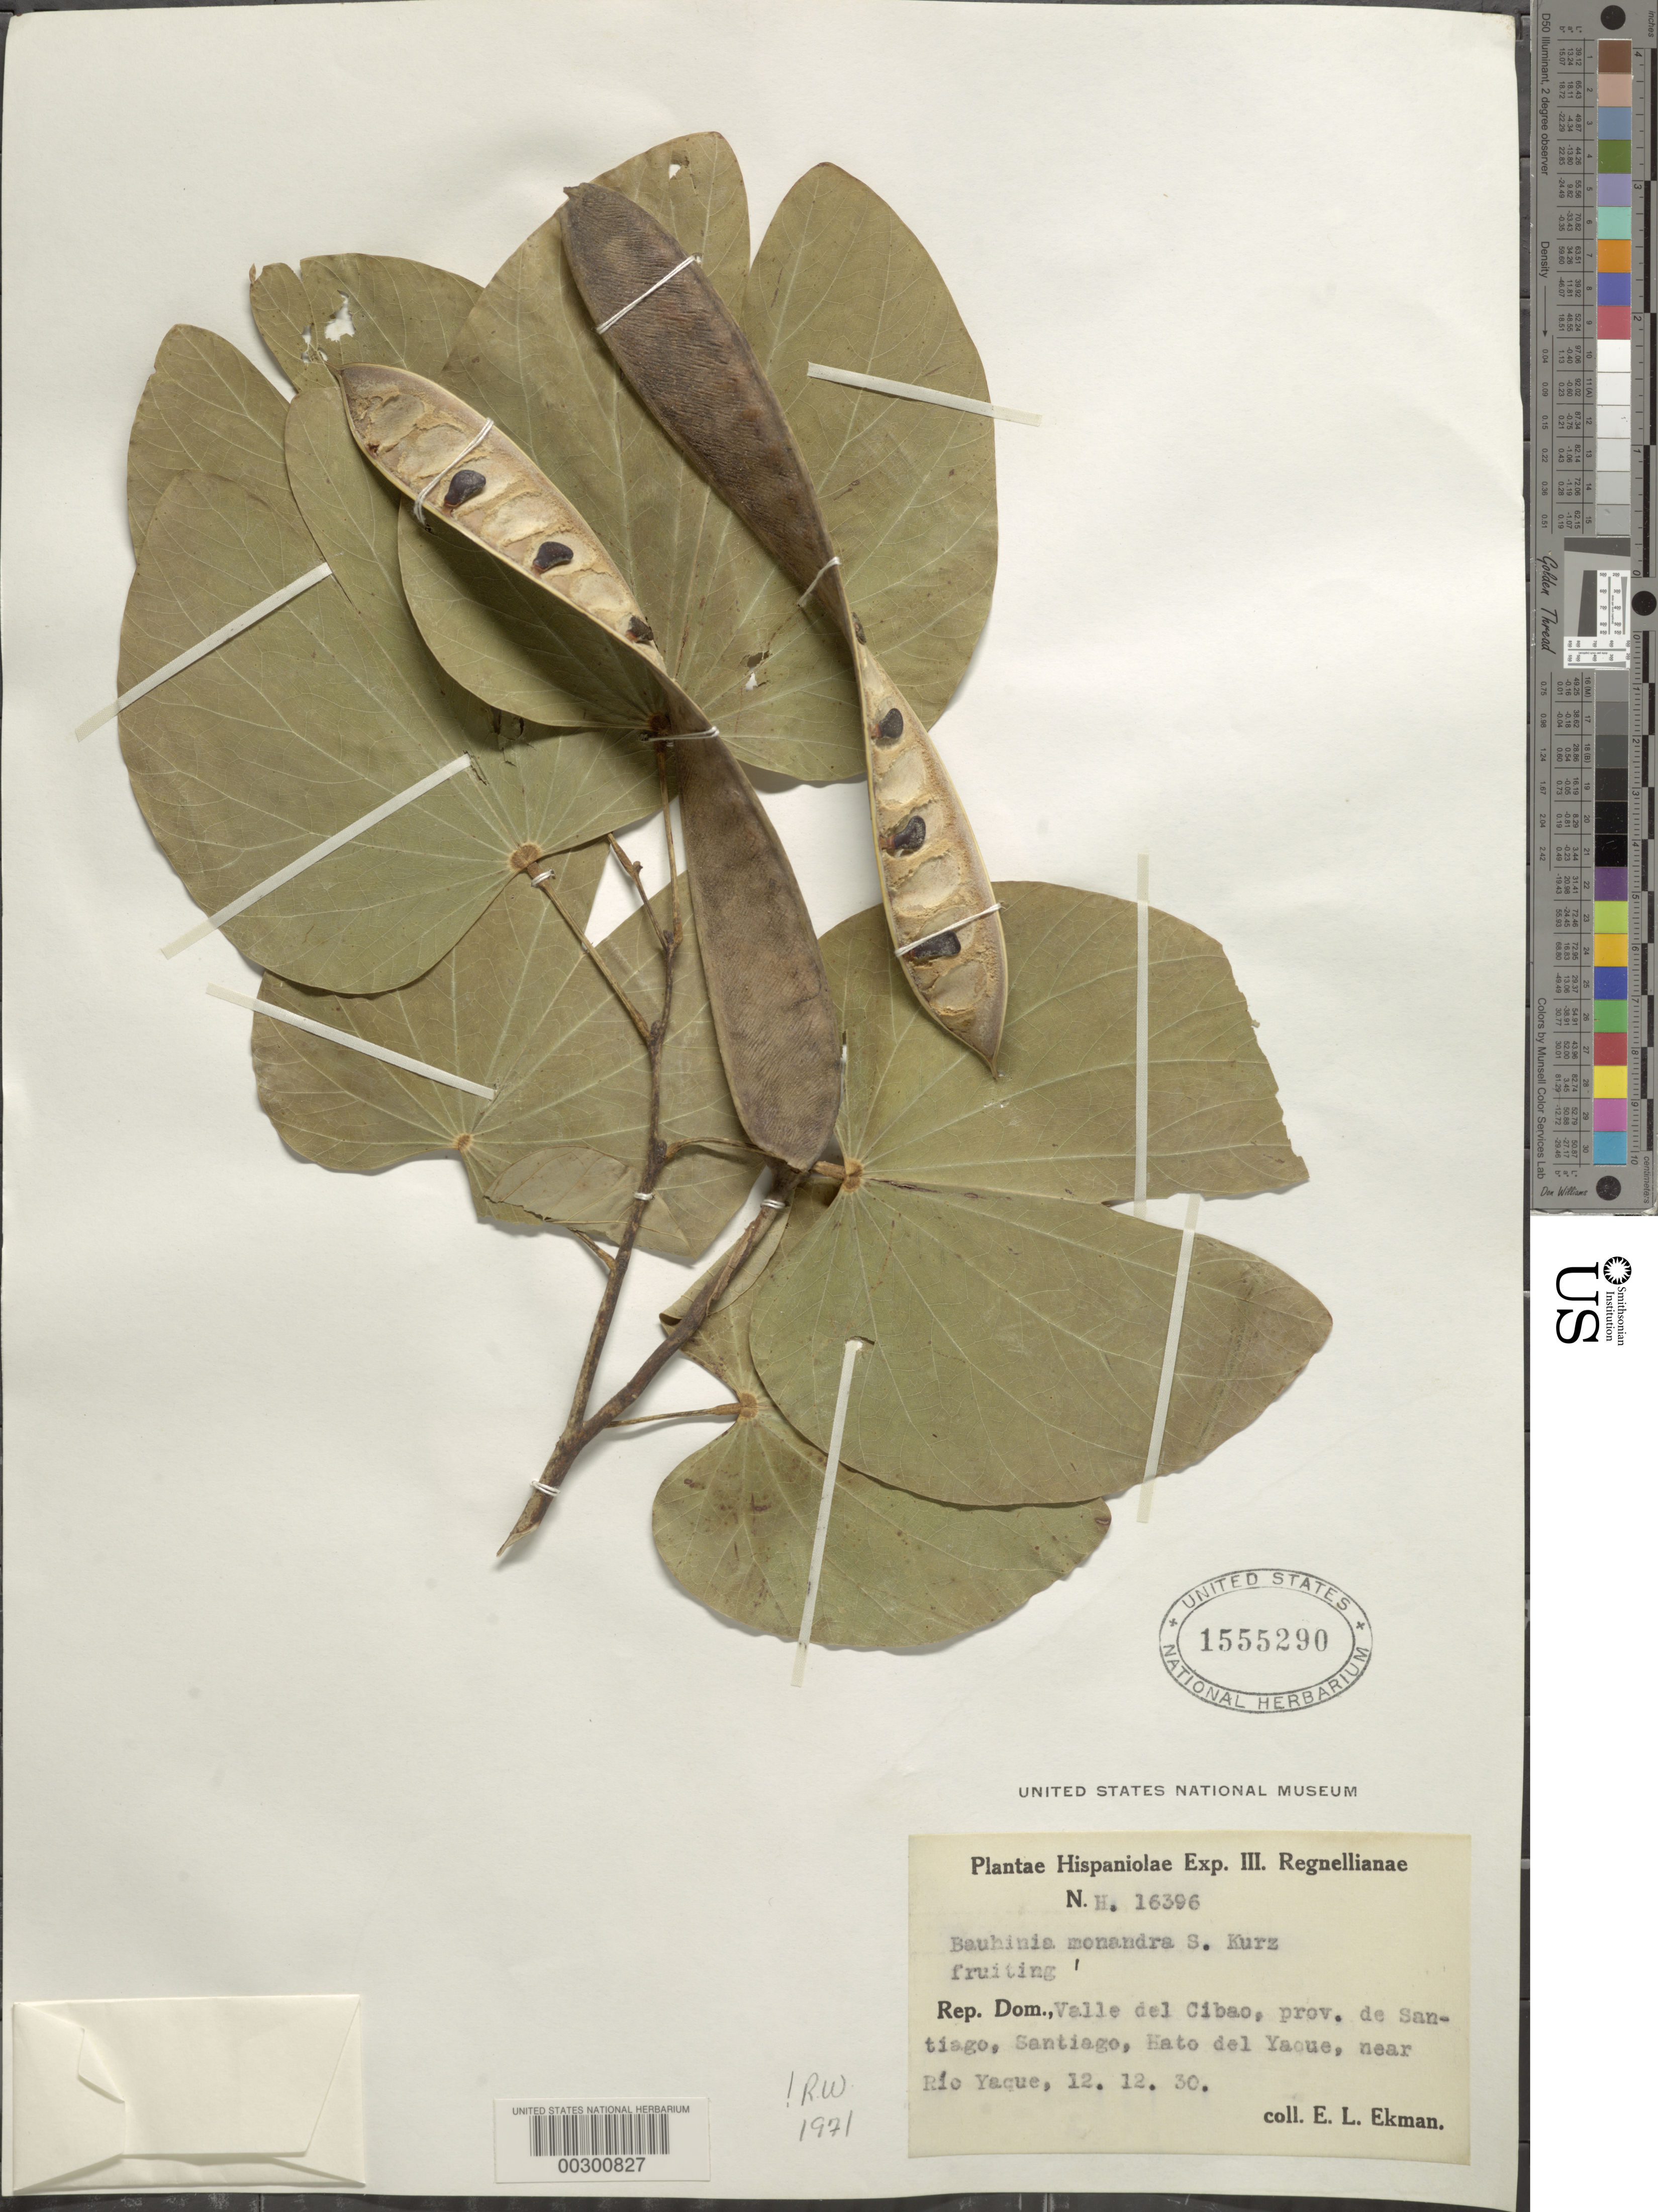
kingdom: Plantae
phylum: Tracheophyta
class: Magnoliopsida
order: Fabales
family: Fabaceae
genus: Bauhinia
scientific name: Bauhinia monandra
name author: Kurz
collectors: E. L. Ekman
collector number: N.h. 16396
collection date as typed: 12 Dec 1930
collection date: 1930-12-12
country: Dominican Republic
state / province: Santiago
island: Hispaniola Island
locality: Valle del cibao, hato del yaque, near rio yaque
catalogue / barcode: US 1555290